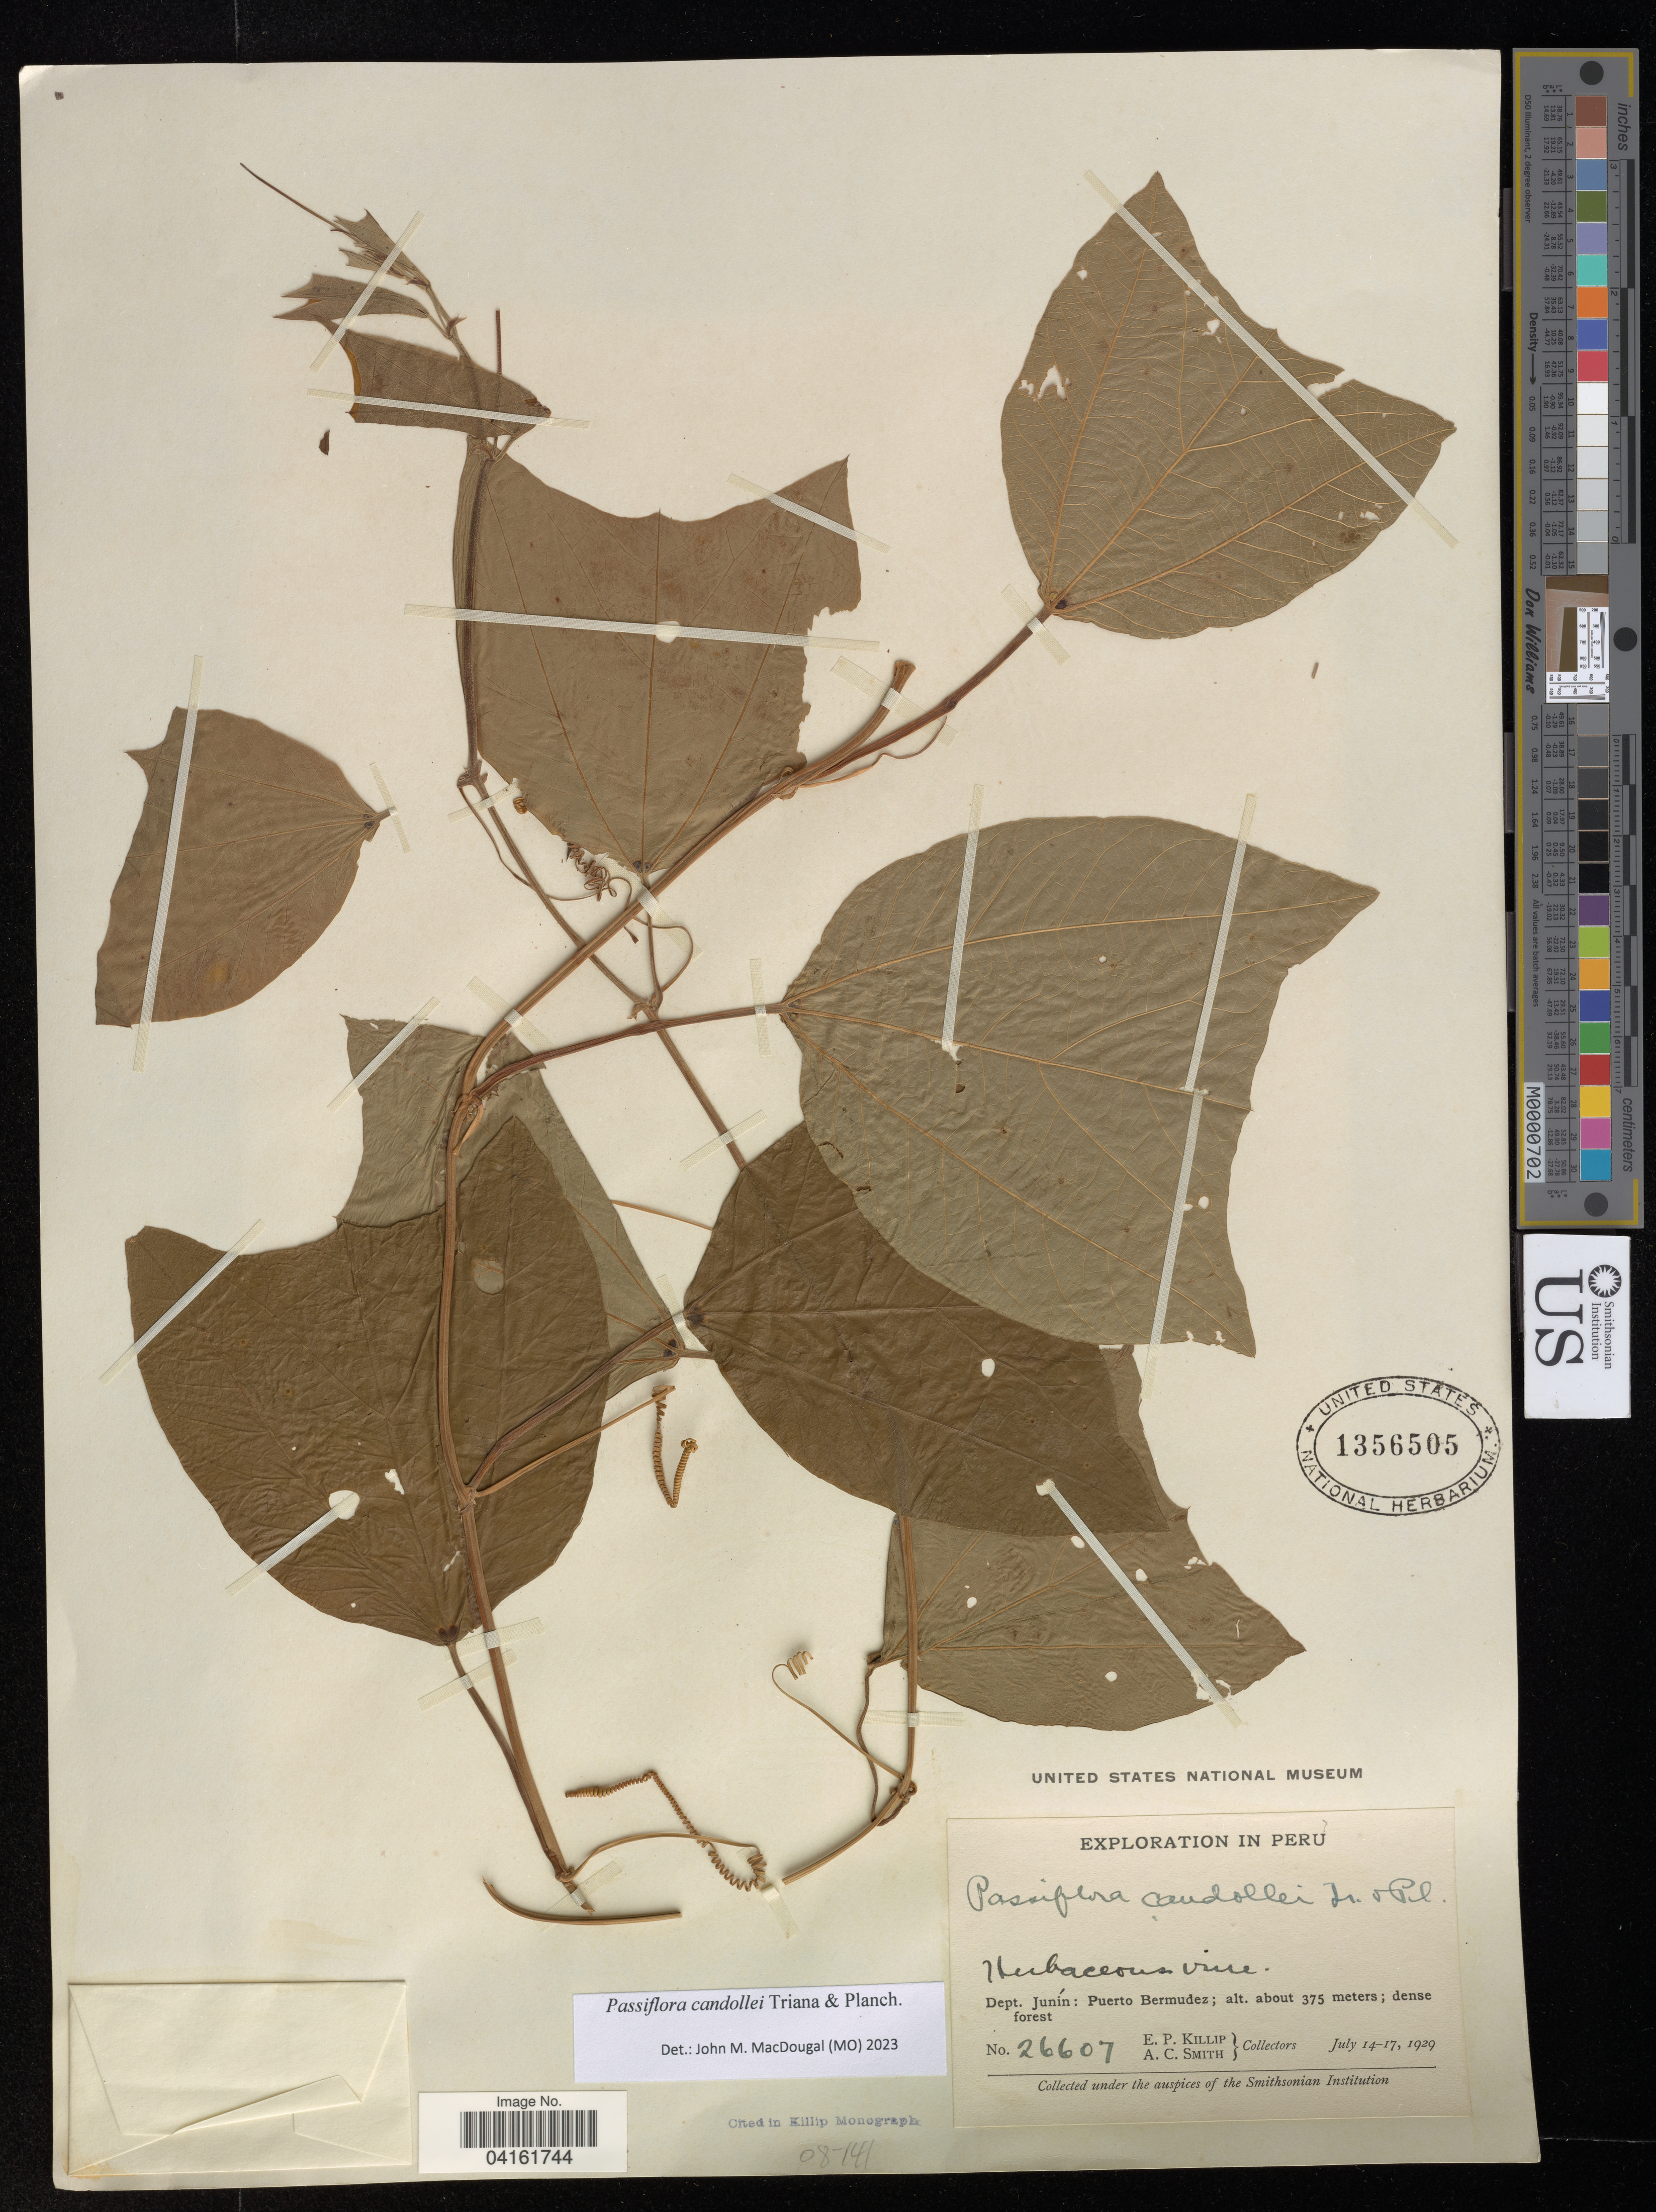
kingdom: Plantae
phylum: Tracheophyta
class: Magnoliopsida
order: Malpighiales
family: Passifloraceae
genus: Passiflora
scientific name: Passiflora candollei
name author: Triana & Planch.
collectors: E. P. Killip & A. C. Smith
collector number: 26607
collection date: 1929-07-14/1929-07-17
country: Peru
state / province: Junin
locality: Puerto Bermudez.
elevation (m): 375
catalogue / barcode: US 1356505